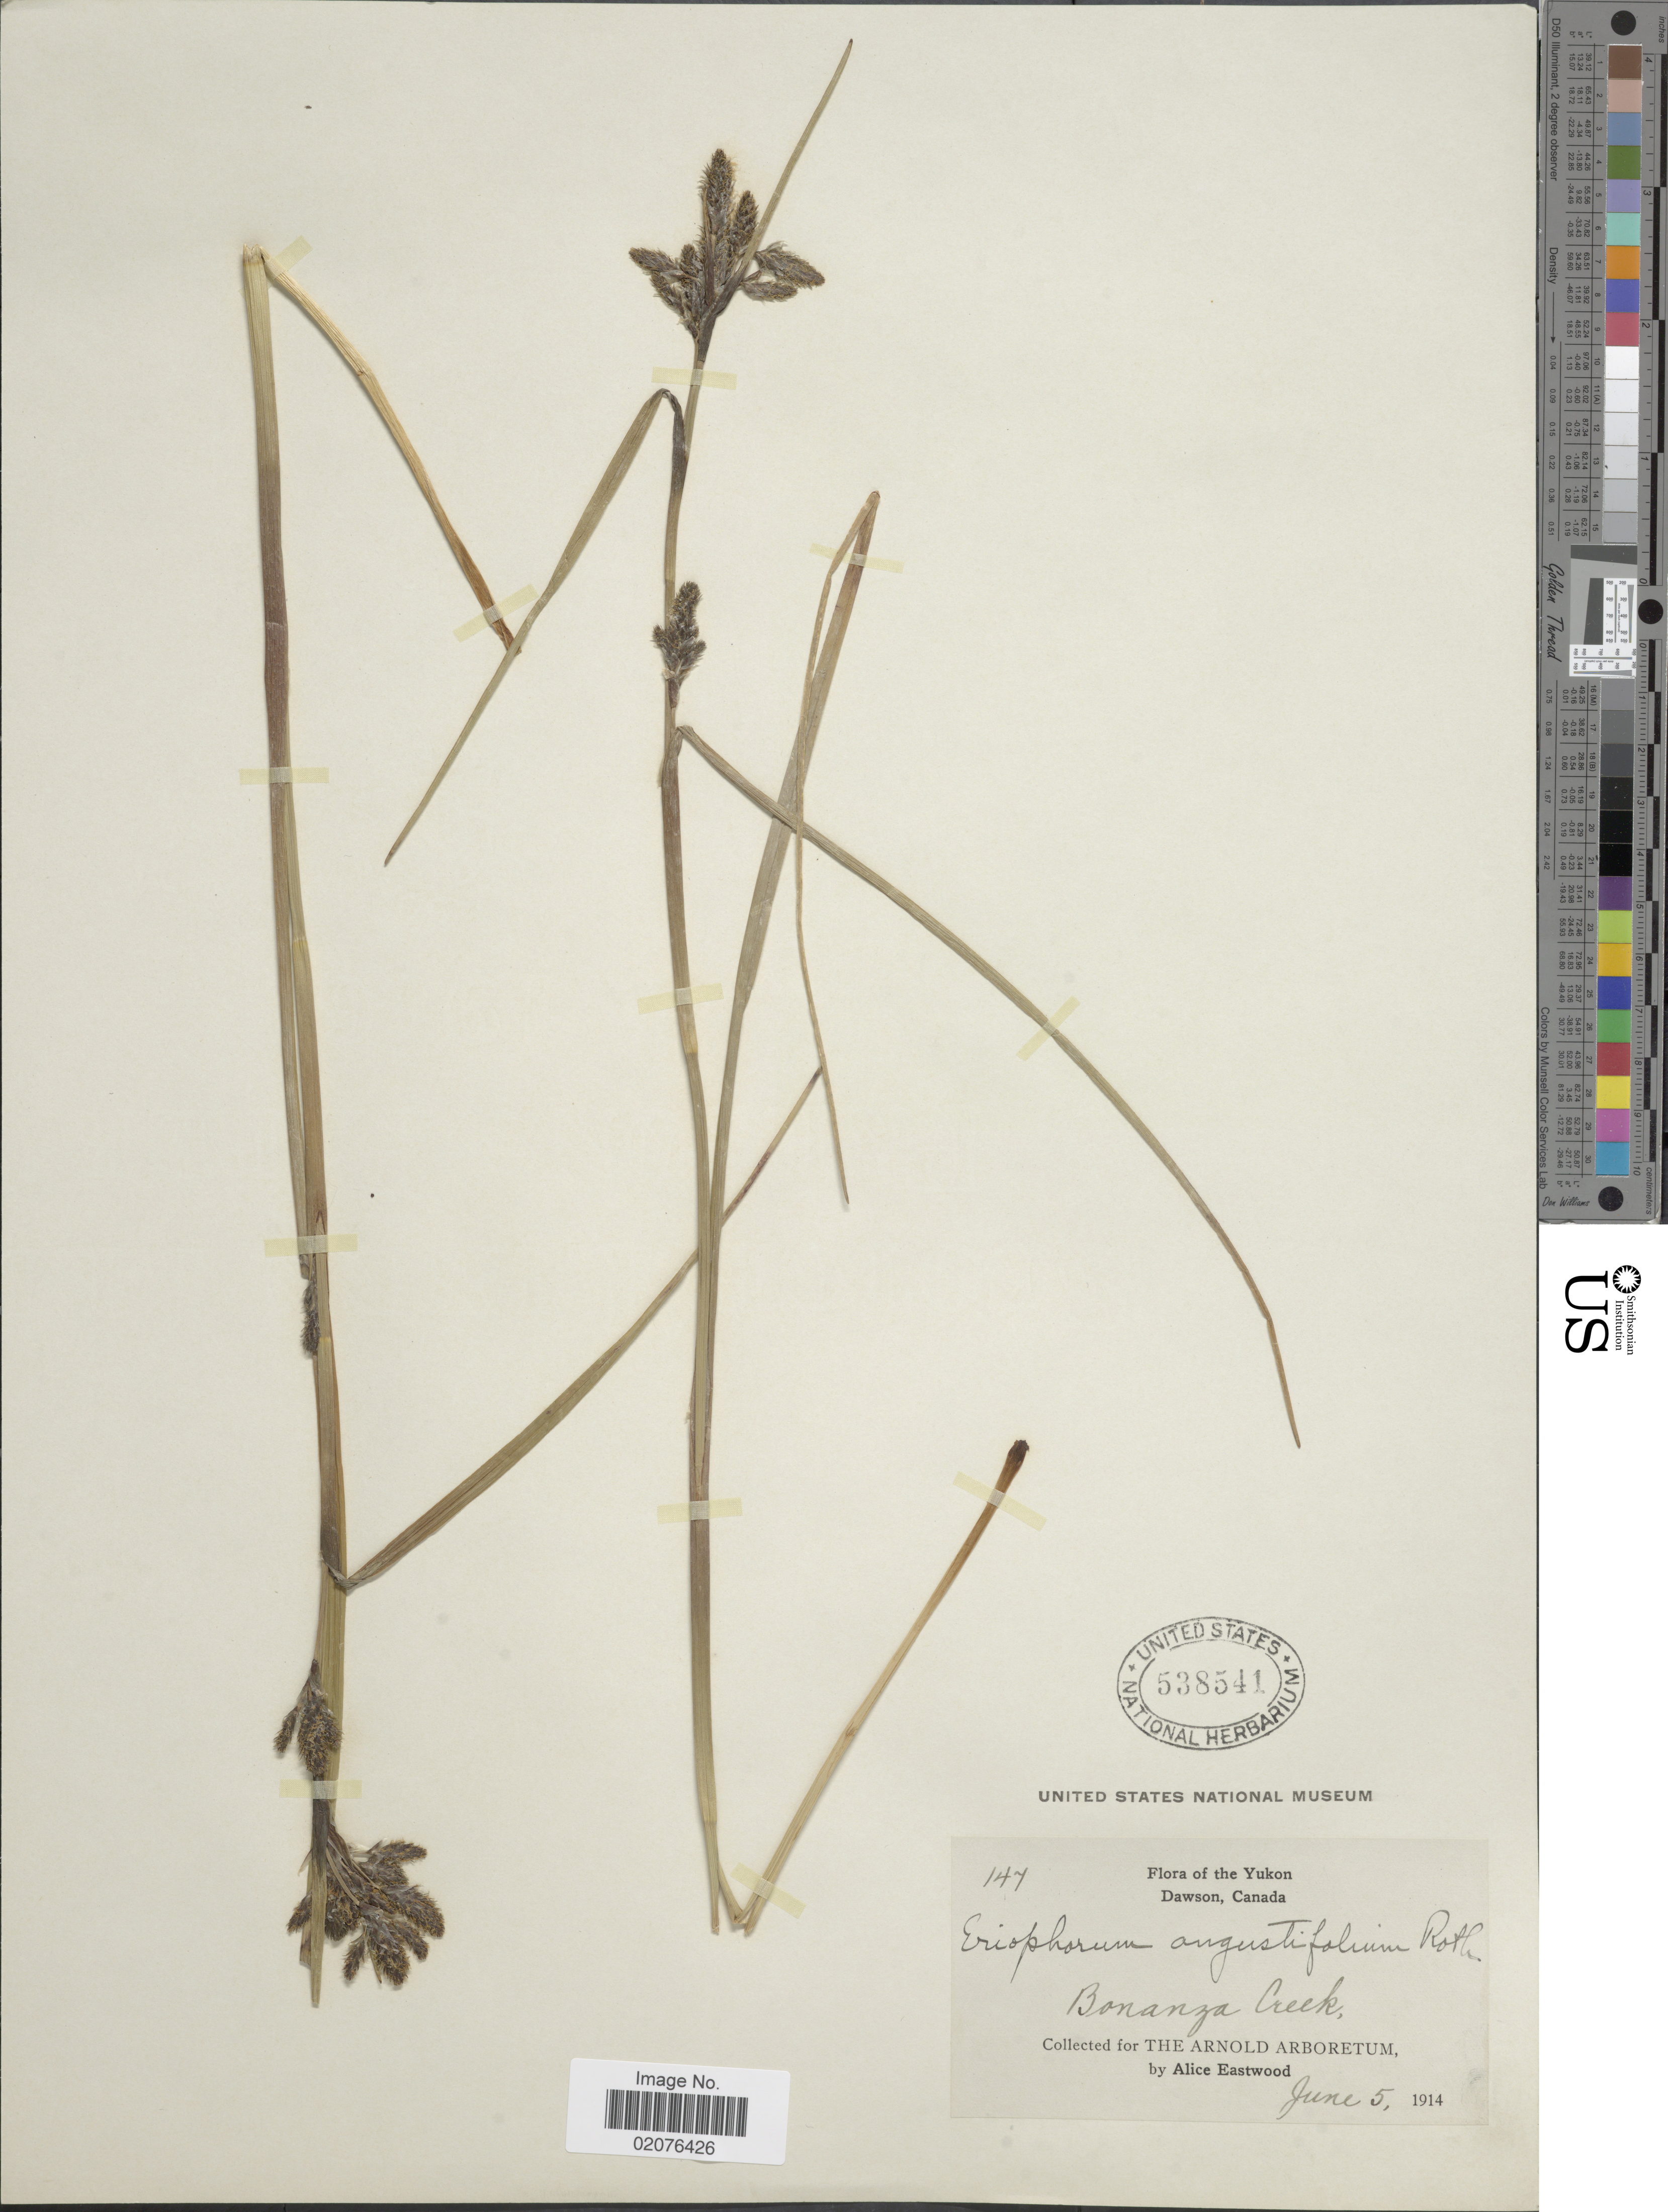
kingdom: Plantae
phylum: Tracheophyta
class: Liliopsida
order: Poales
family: Cyperaceae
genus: Eriophorum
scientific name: Eriophorum angustifolium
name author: Honck.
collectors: A. Eastwood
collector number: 147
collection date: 1914-06-05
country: Canada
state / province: Yukon Territory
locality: Dawson, Bonanza Creek,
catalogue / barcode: US 538541